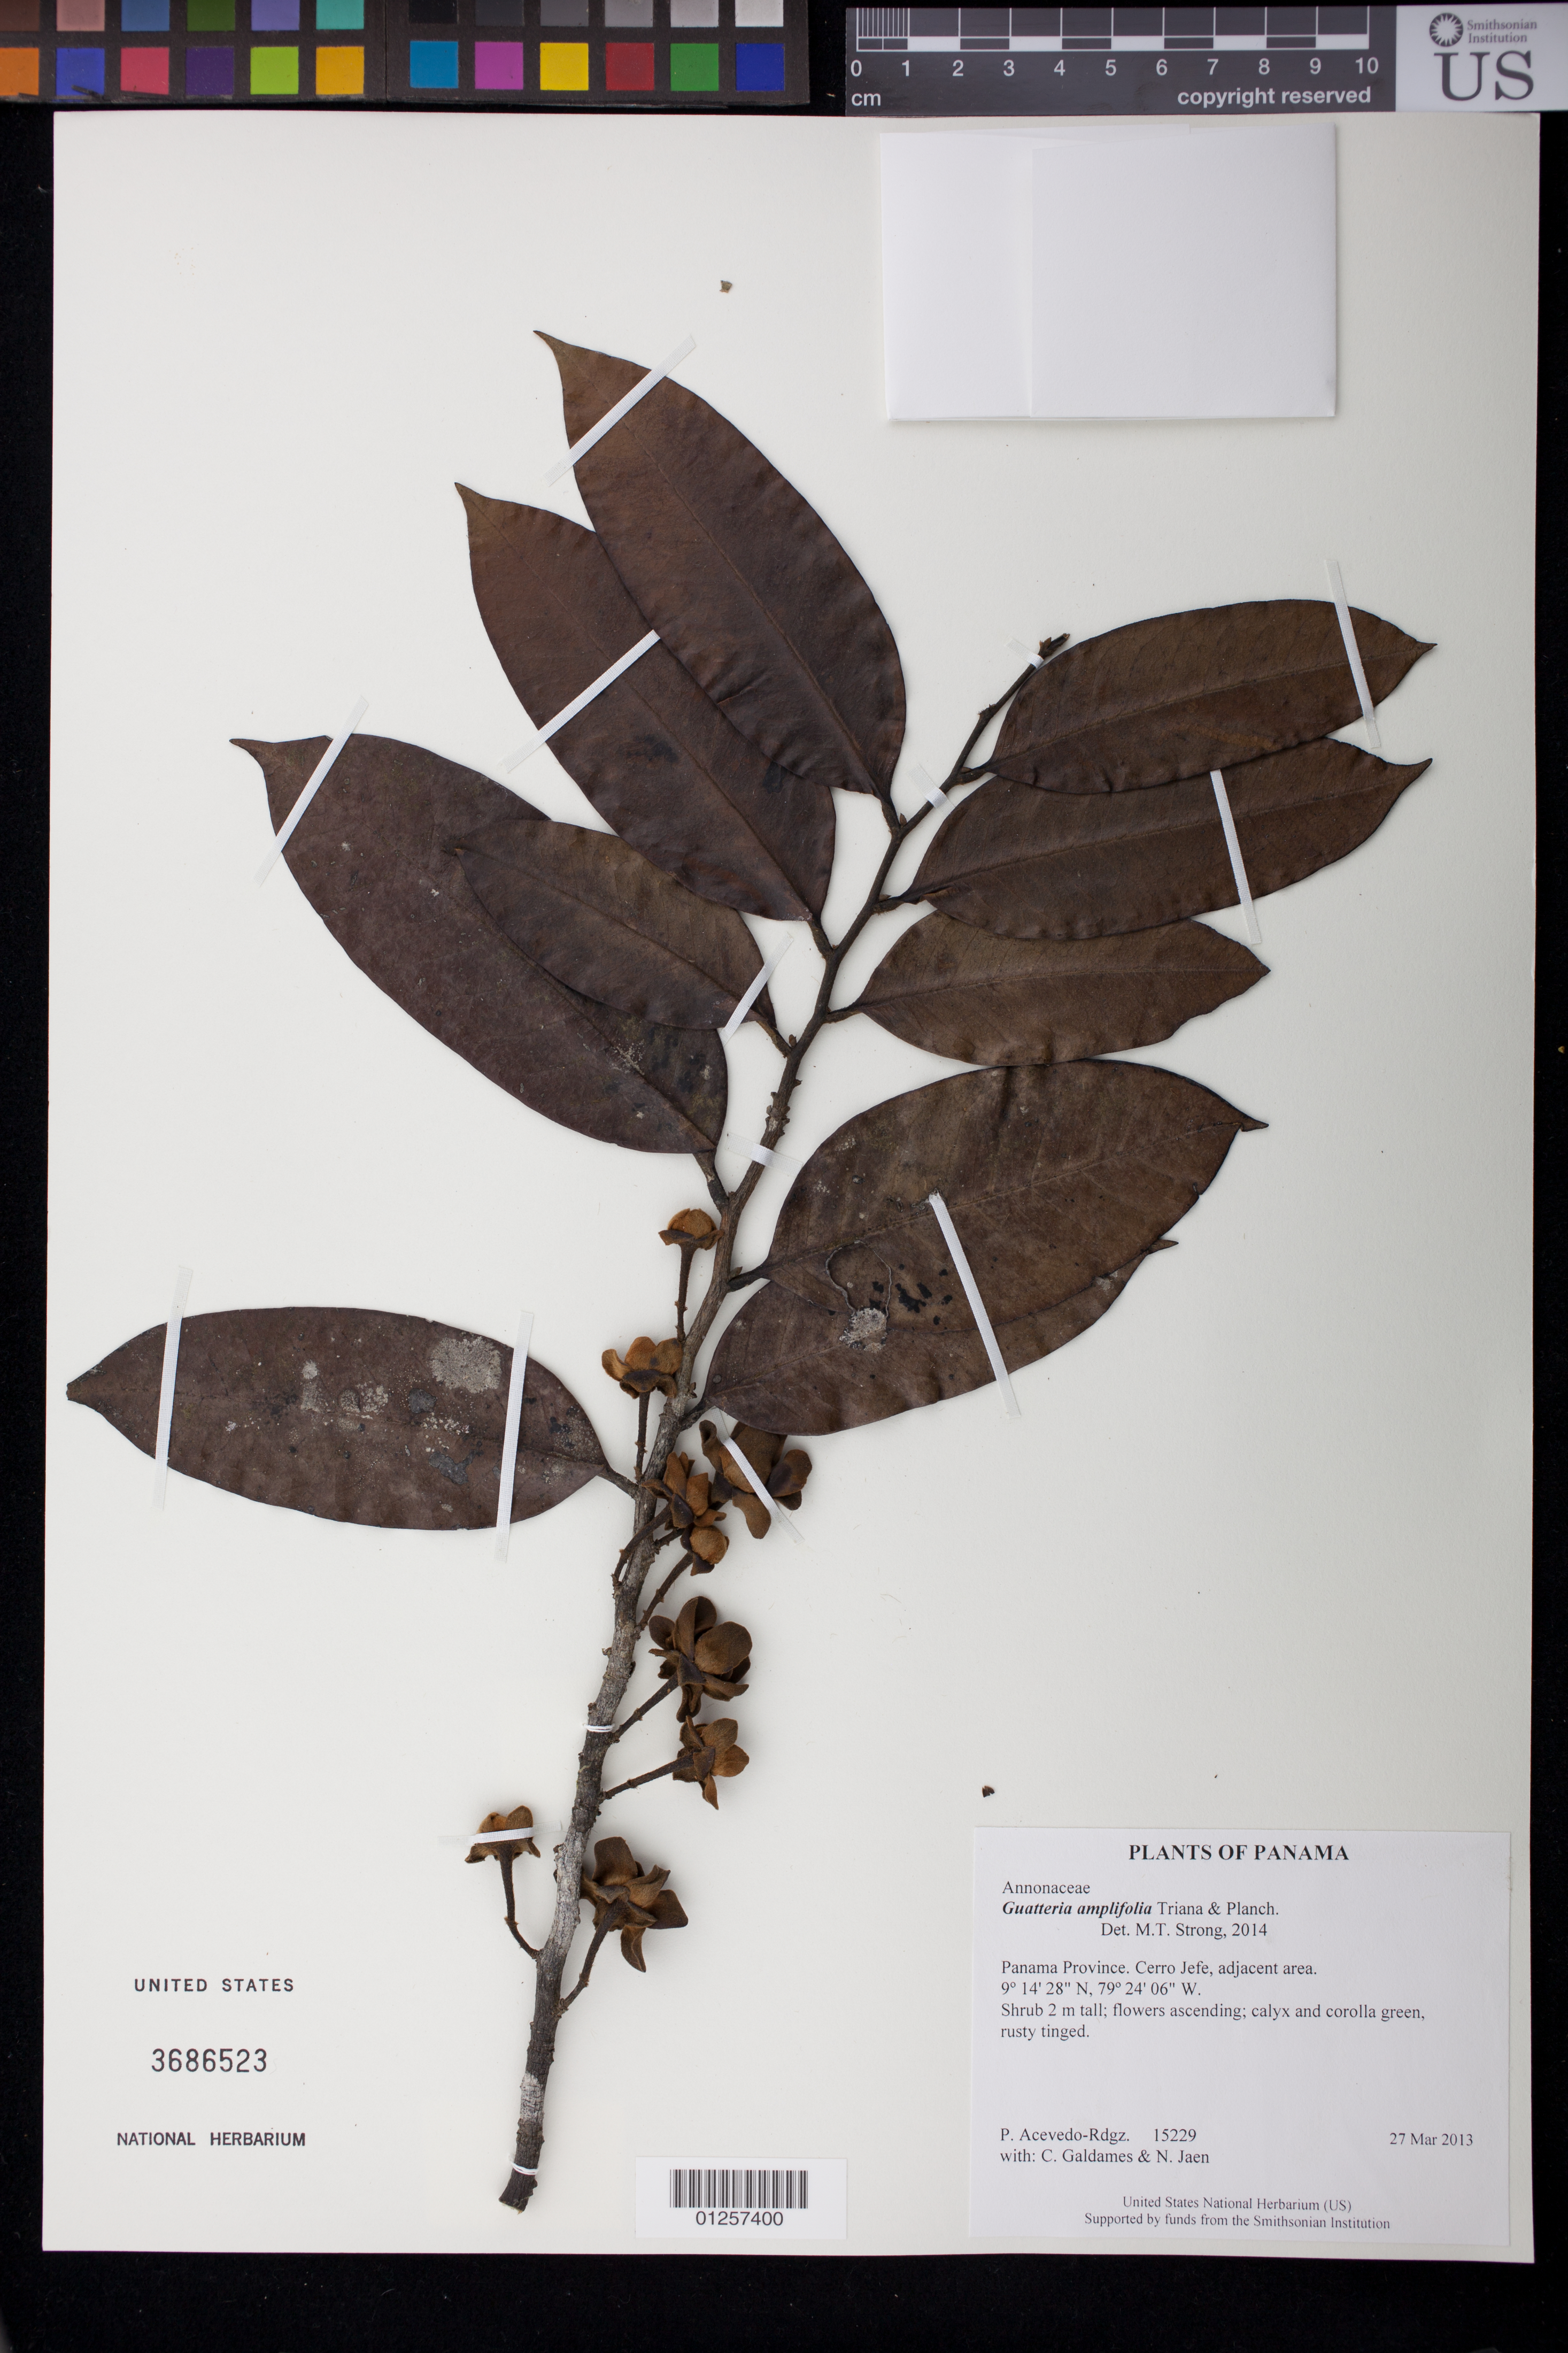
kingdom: Plantae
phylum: Tracheophyta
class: Magnoliopsida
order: Magnoliales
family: Annonaceae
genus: Guatteria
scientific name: Guatteria amplifolia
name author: Triana & Planch.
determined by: Strong, M. T., (US), Smithsonian Institution - National Museum of Natural History (UNITED STATES)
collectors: P. Acevedo-Rodr., C. Galdames & N. Jaén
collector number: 15229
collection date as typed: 27 Mar 2013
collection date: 2013-03-27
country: Panama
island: Panama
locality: Cerro Jefe, adjacent area..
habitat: Elfin woodland vegetation with many Colpothrinax palms.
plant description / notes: US, PMA, NY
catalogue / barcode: US 3686523